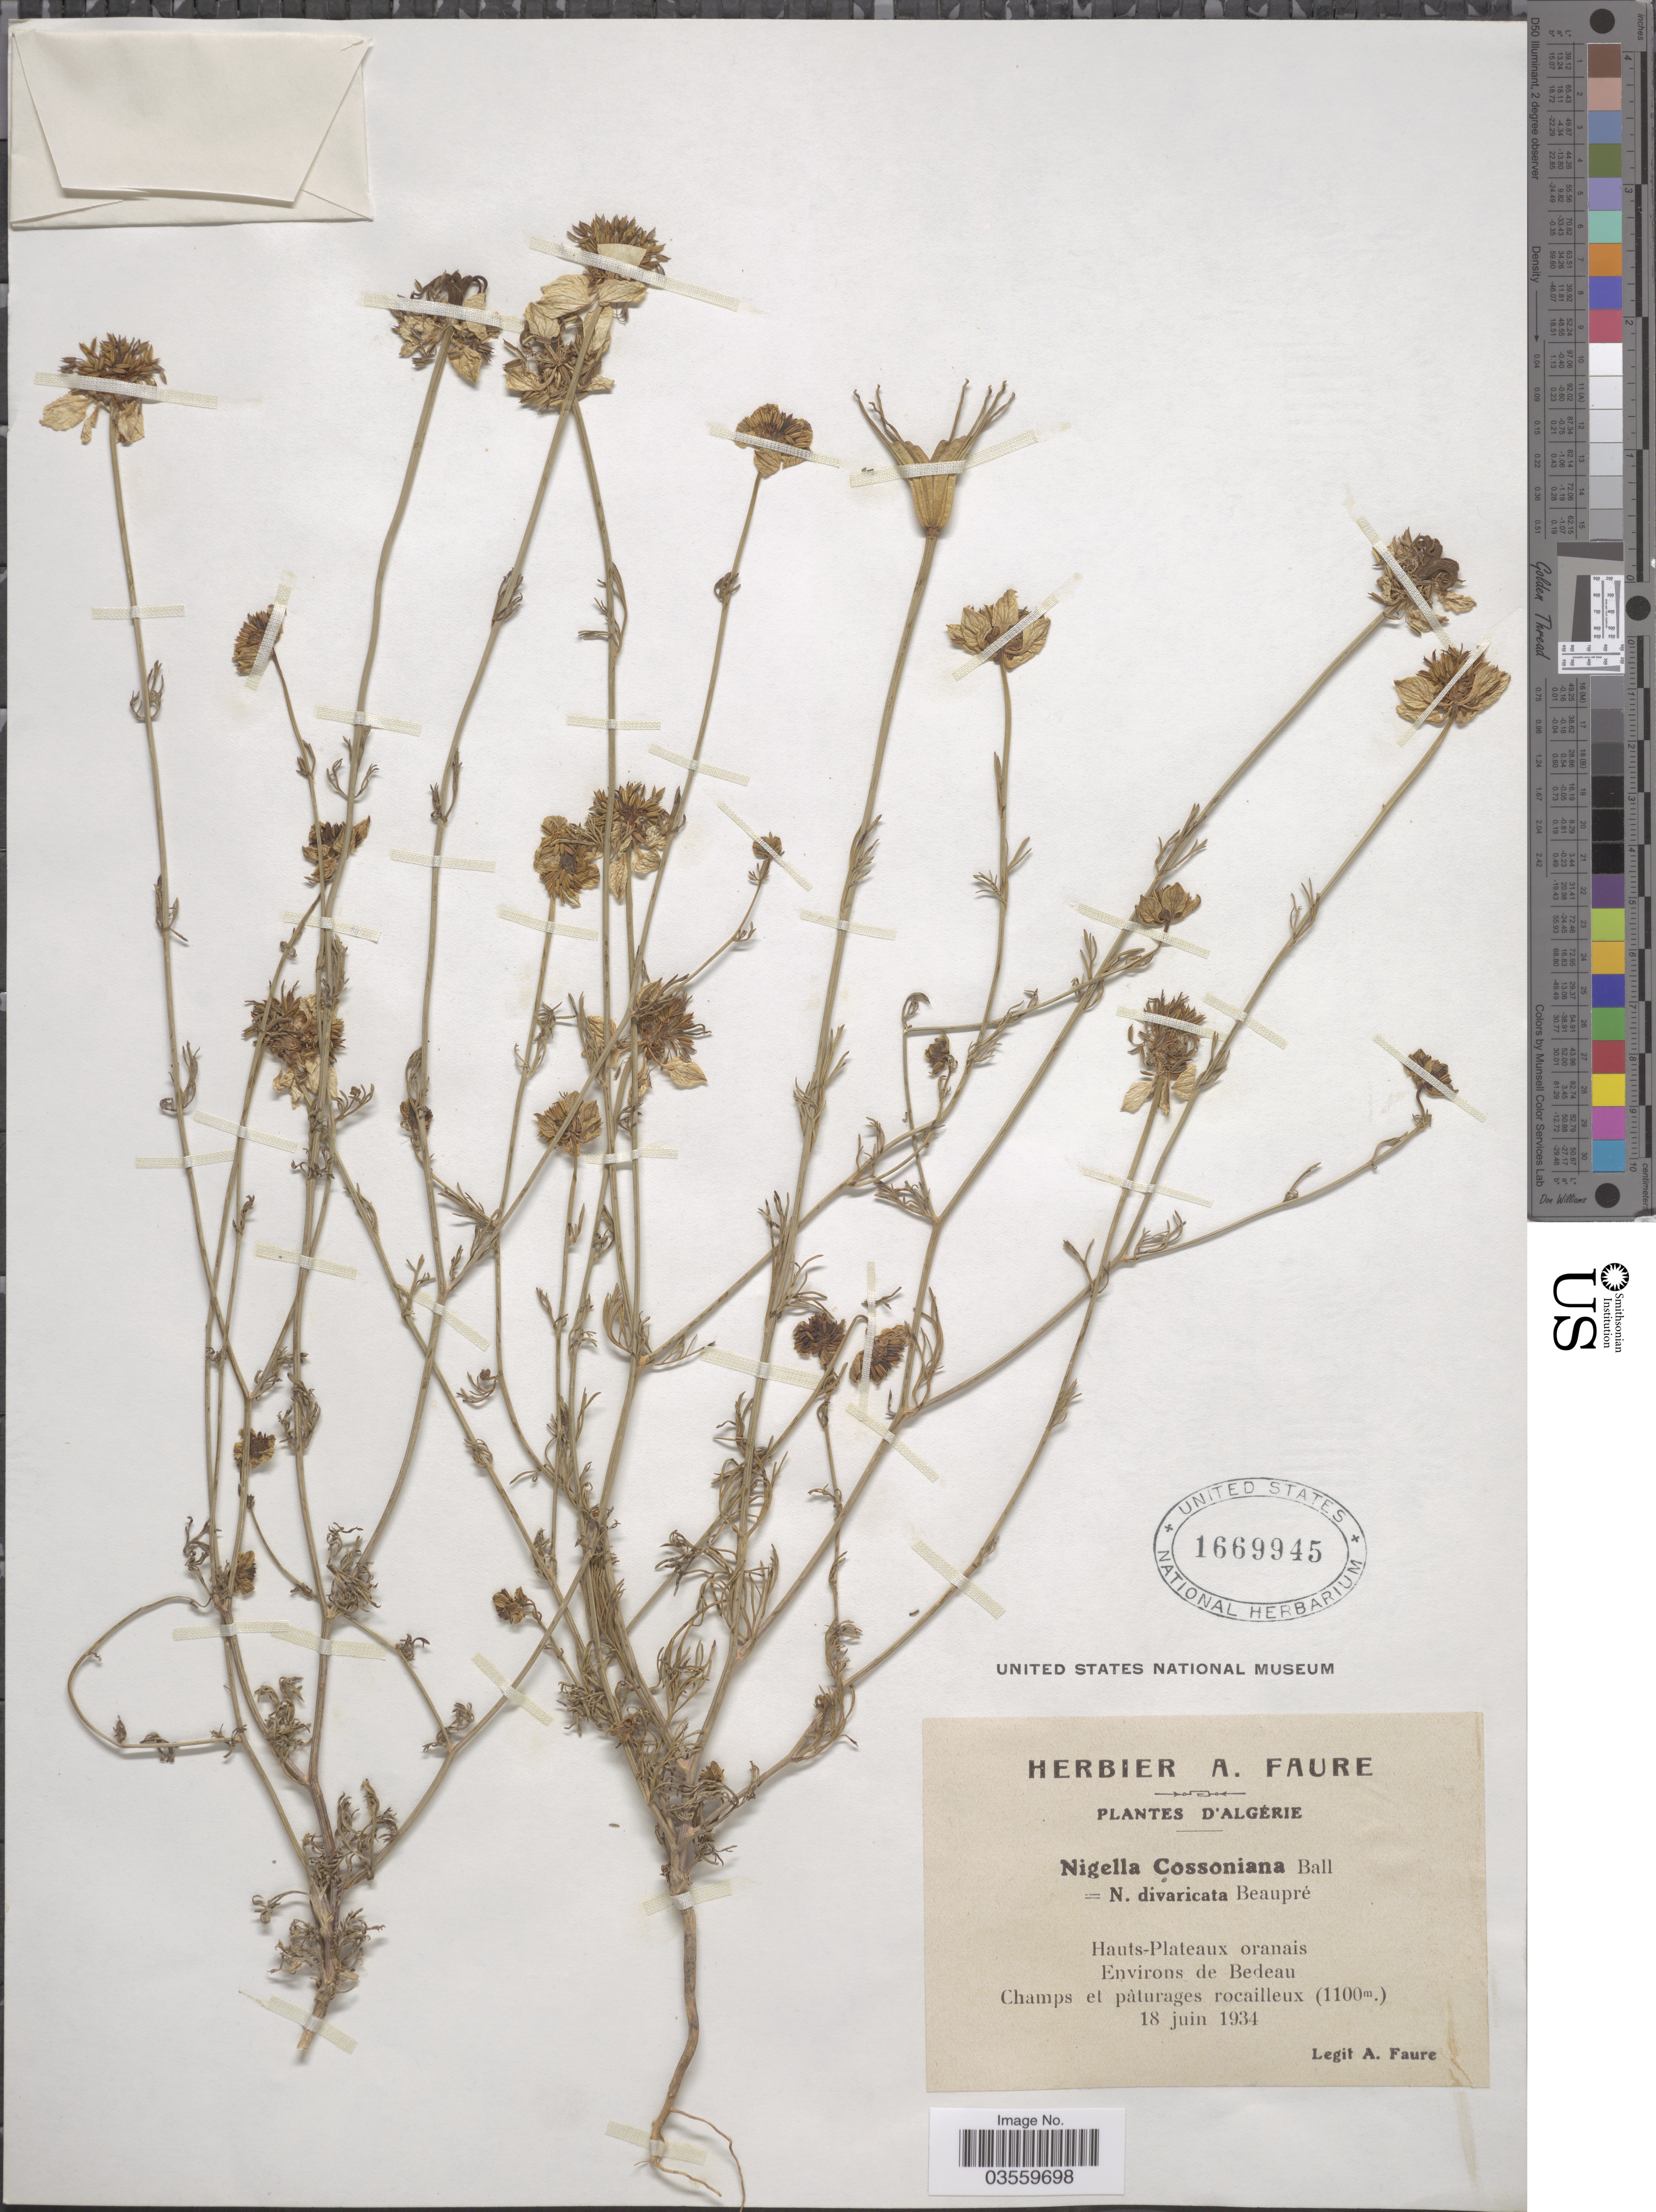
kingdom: Plantae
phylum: Tracheophyta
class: Magnoliopsida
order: Ranunculales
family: Ranunculaceae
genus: Nigella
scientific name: Nigella cossoniana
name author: Ball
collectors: A. Faure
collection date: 1934-06-18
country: Algeria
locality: Hauts-Plateaux oranais. Environs de Bedeau.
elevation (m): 1100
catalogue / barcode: US 1669945